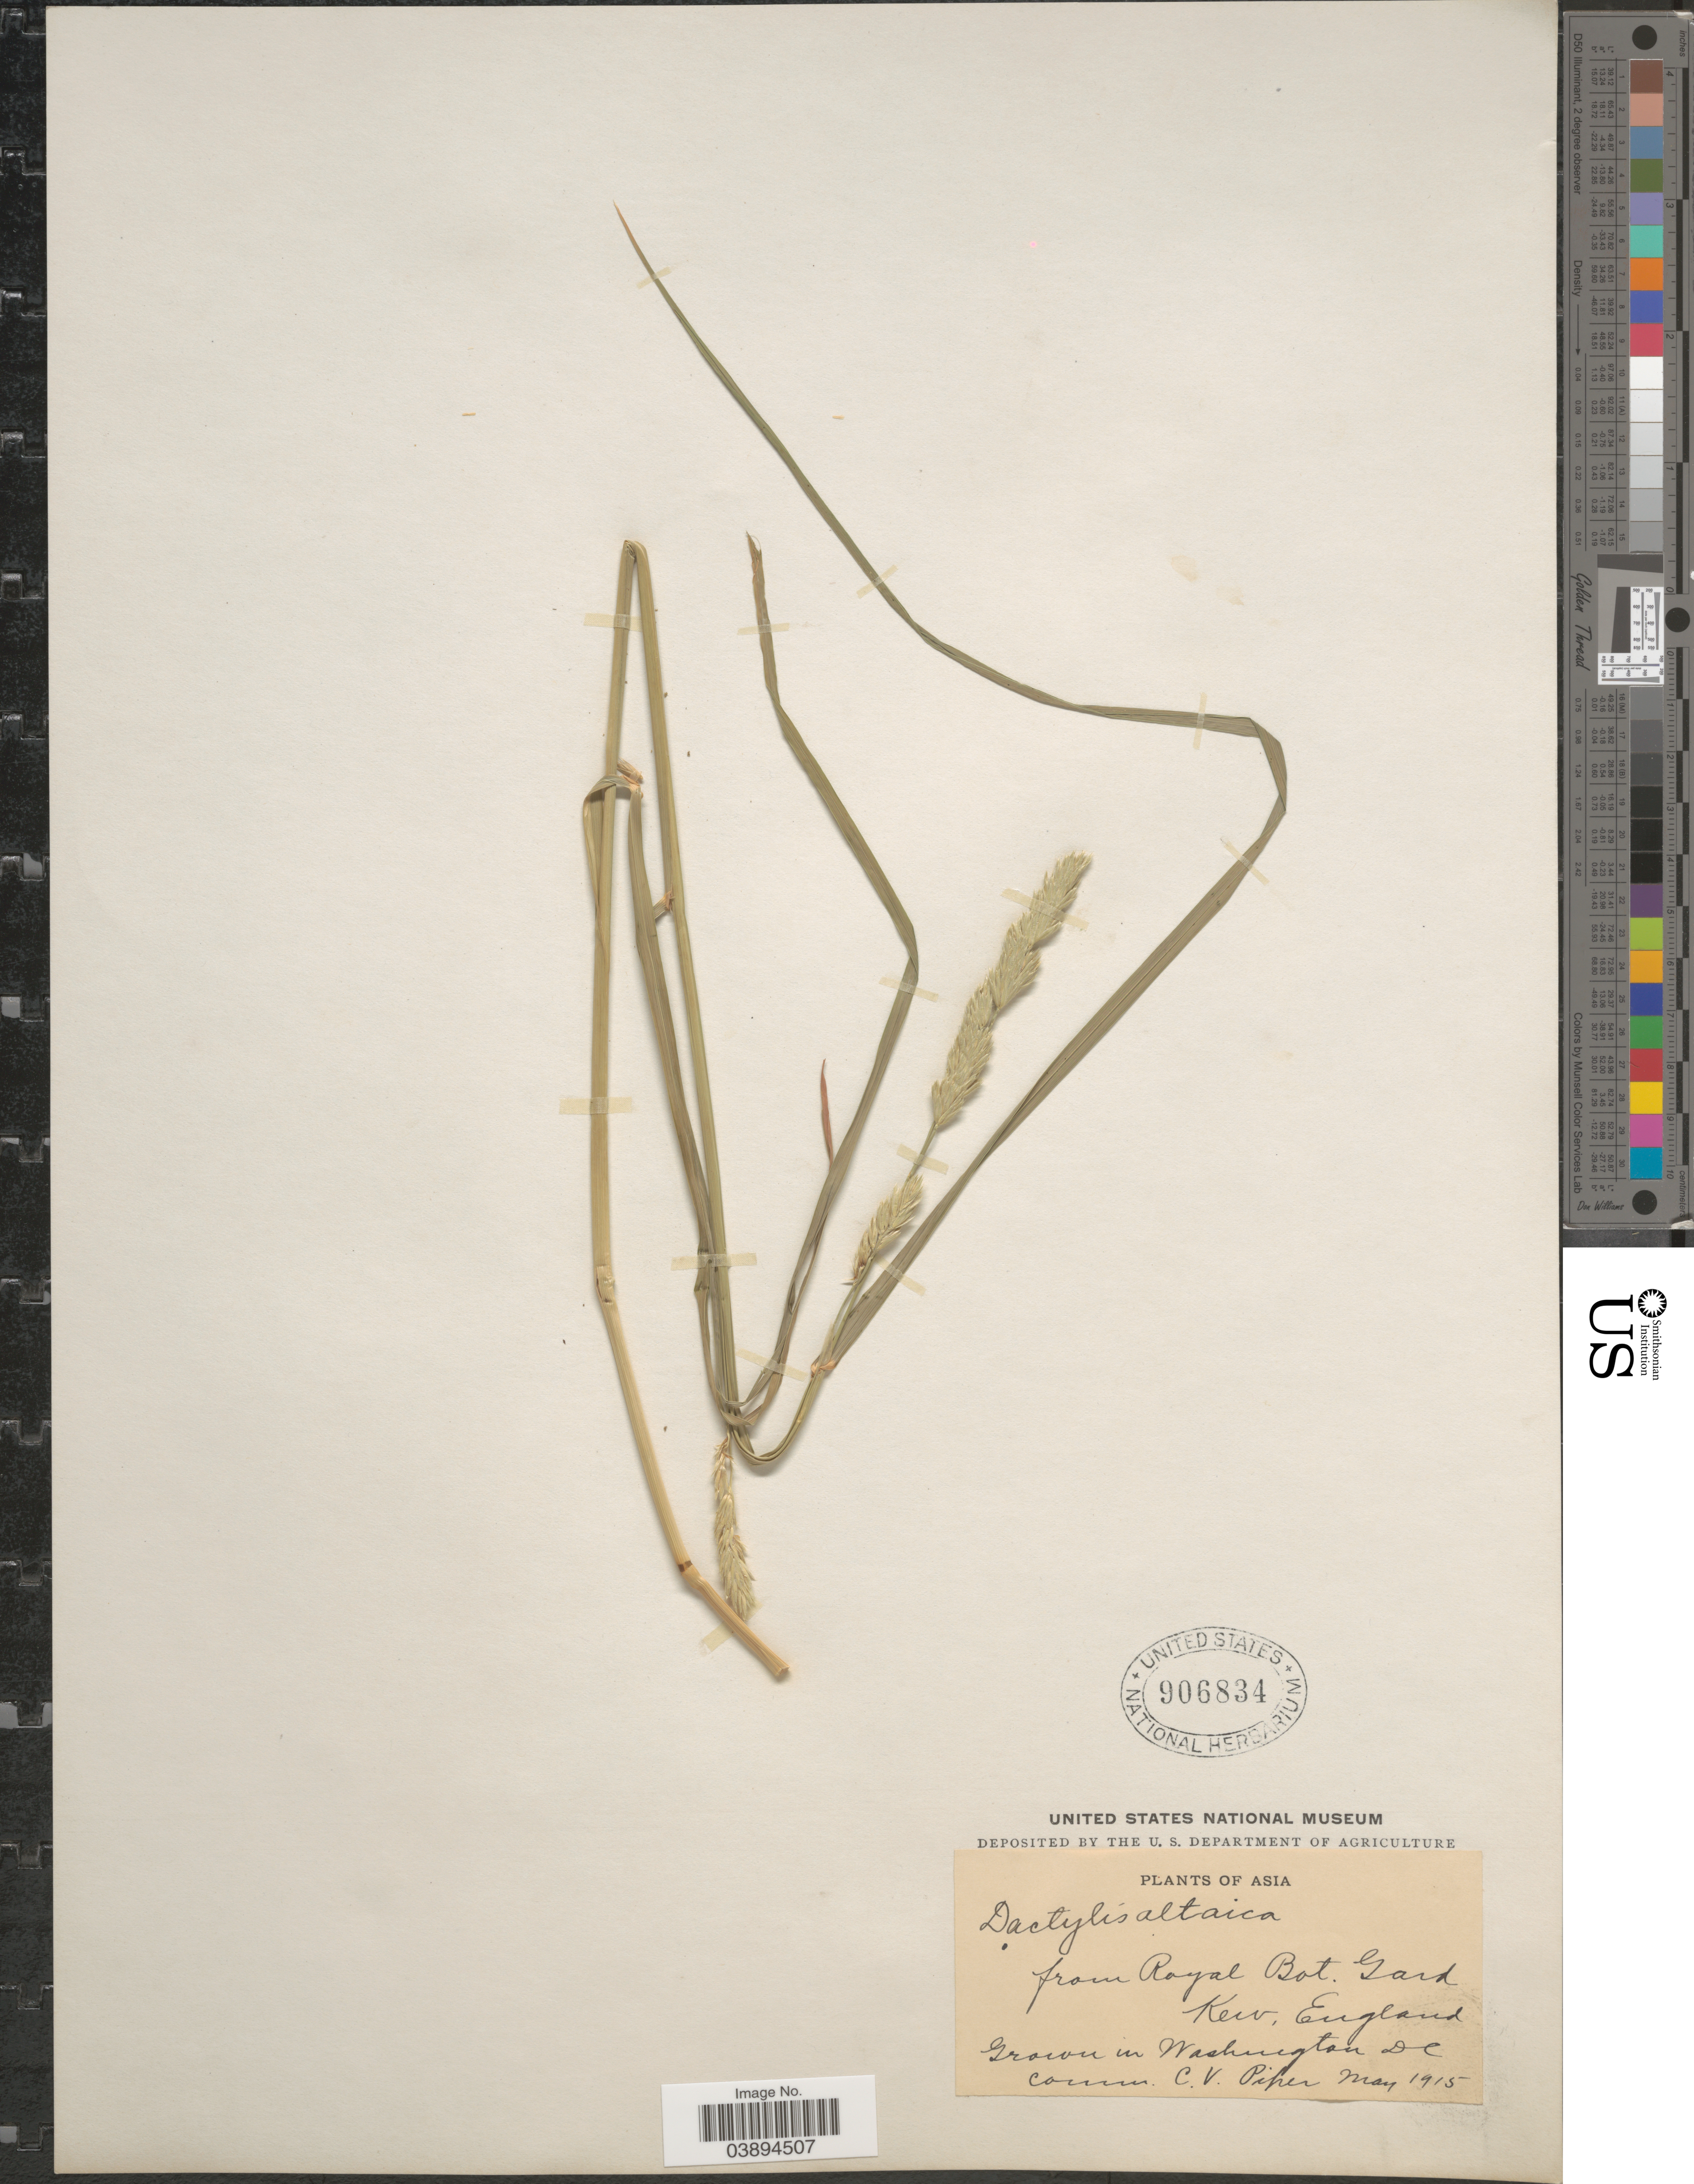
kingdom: Plantae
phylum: Tracheophyta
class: Liliopsida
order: Poales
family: Poaceae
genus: Dactylis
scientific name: Dactylis glomerata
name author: L.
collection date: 1915-05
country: United States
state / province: District of Columbia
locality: In Washington DC.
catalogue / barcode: US 906834